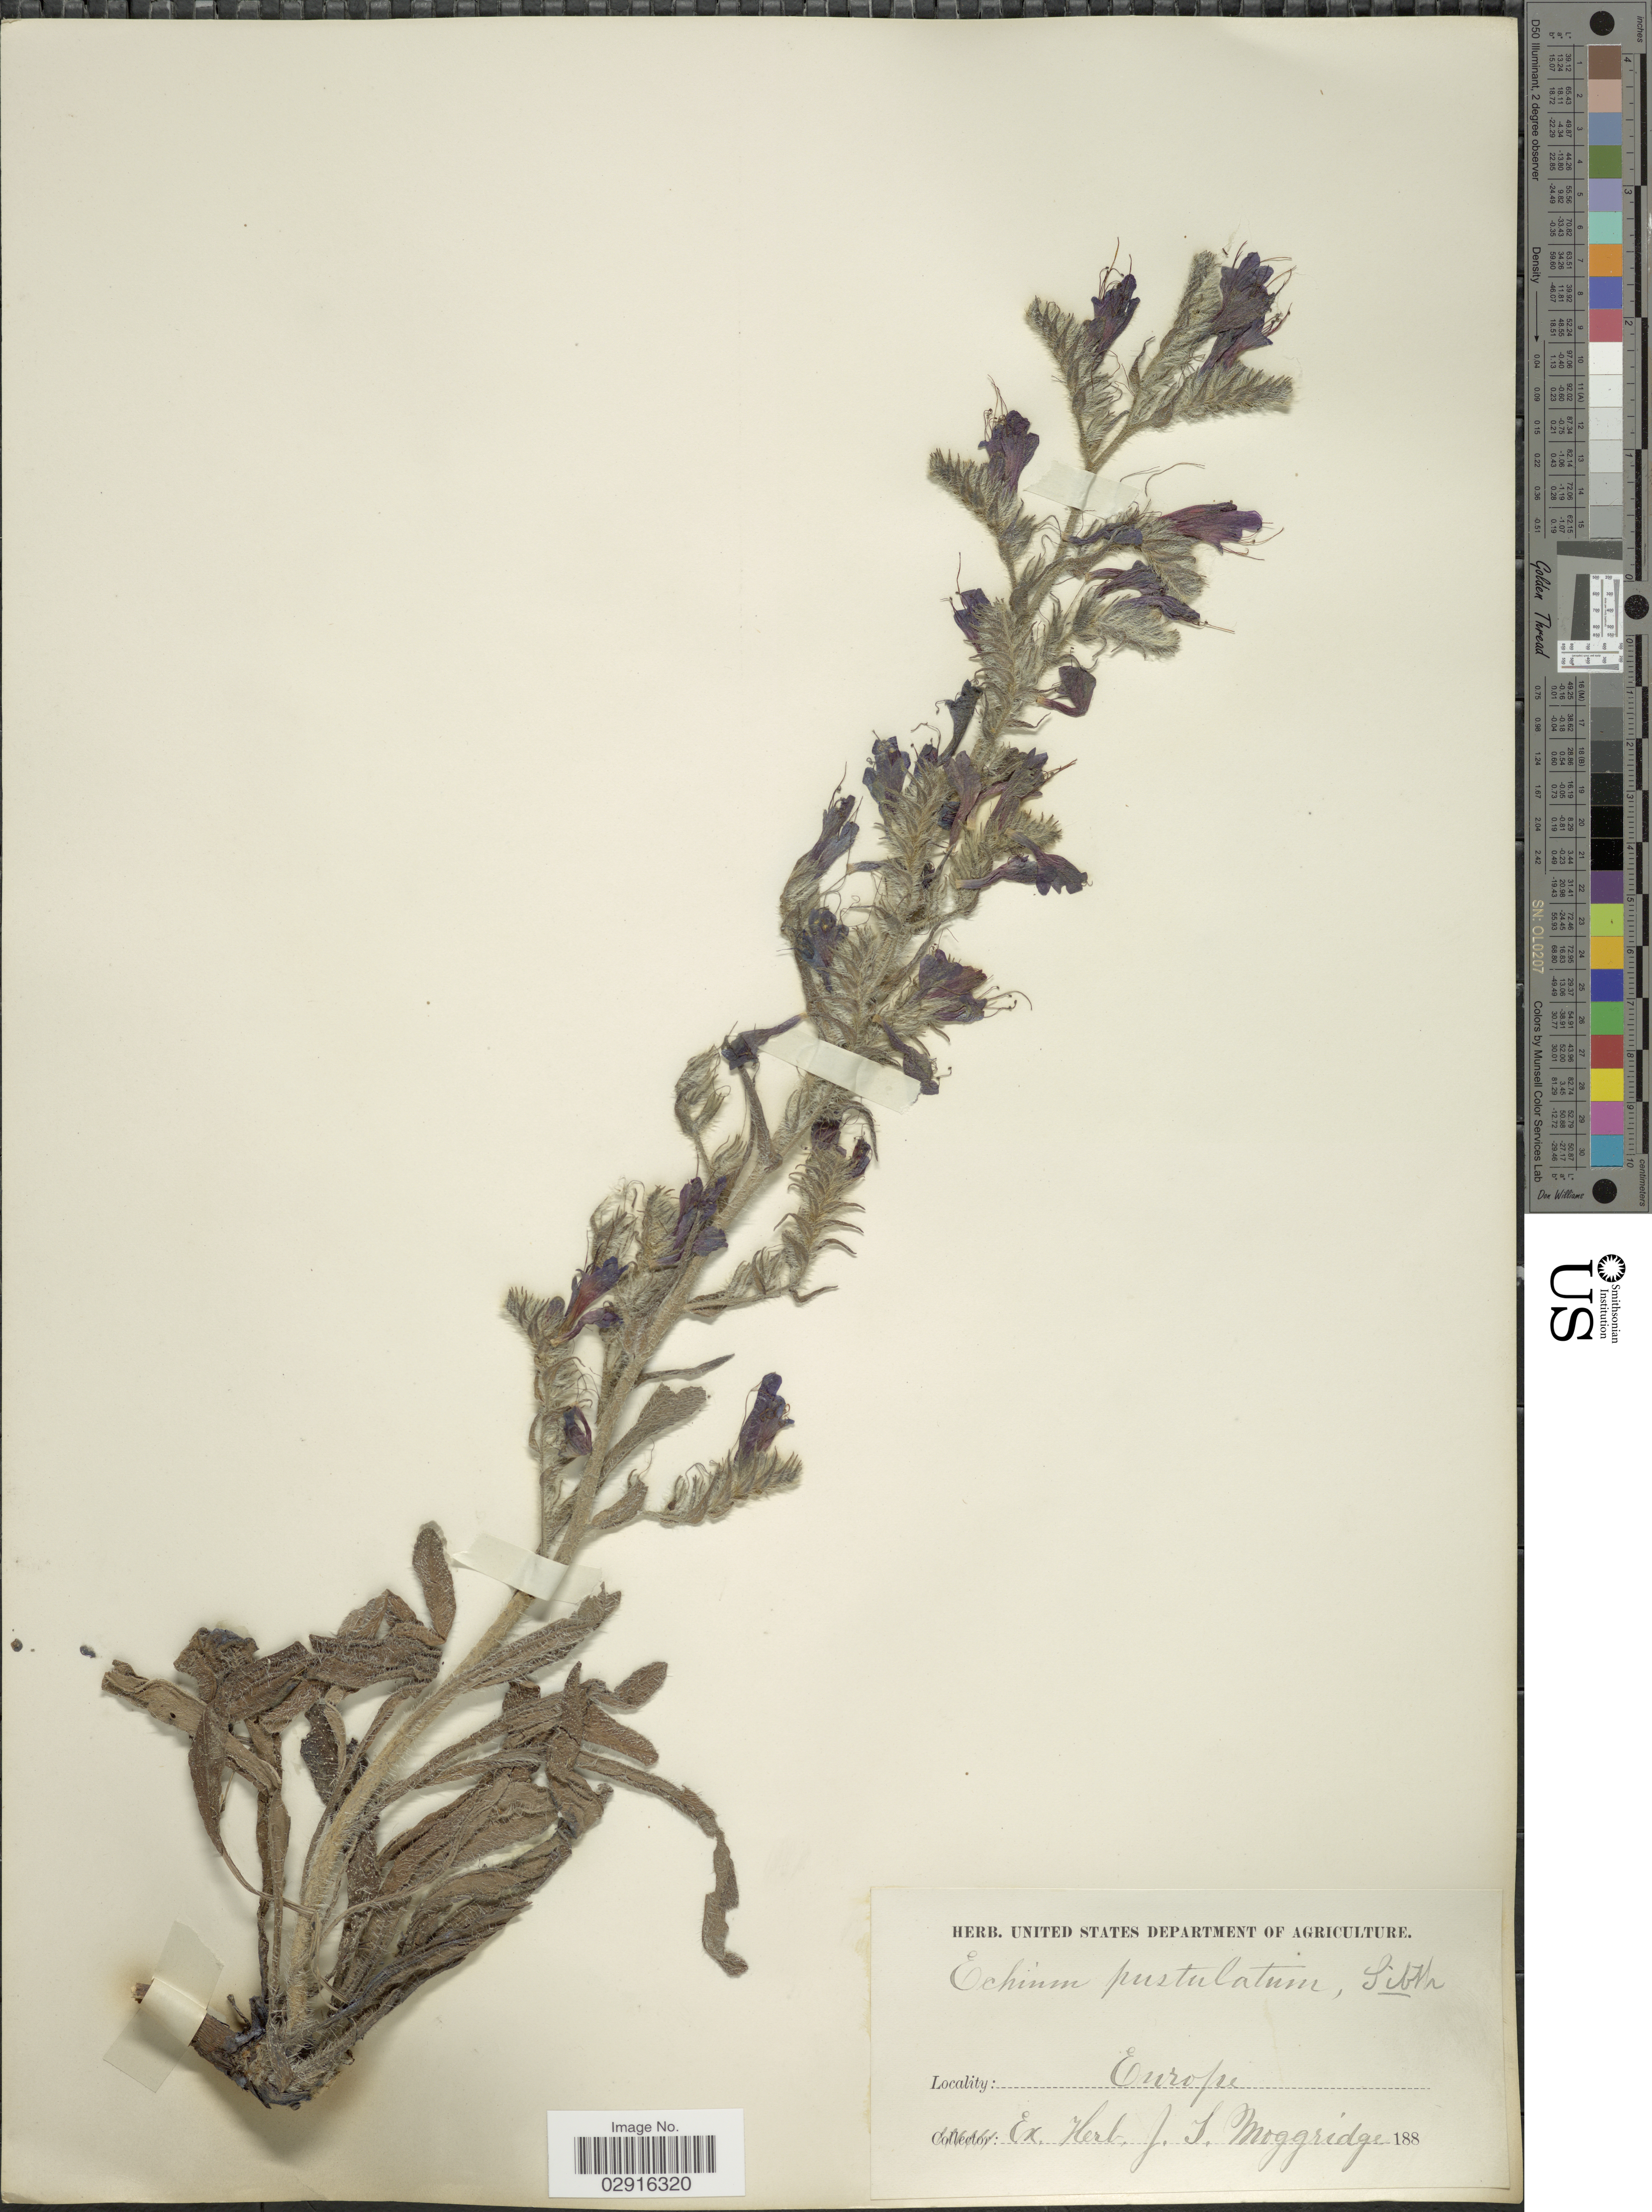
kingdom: Plantae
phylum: Tracheophyta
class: Magnoliopsida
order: Boraginales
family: Boraginaceae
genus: Echium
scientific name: Echium pustulatum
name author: Sm.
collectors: ex herb. J.T. Moggridge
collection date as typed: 188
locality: Europe.